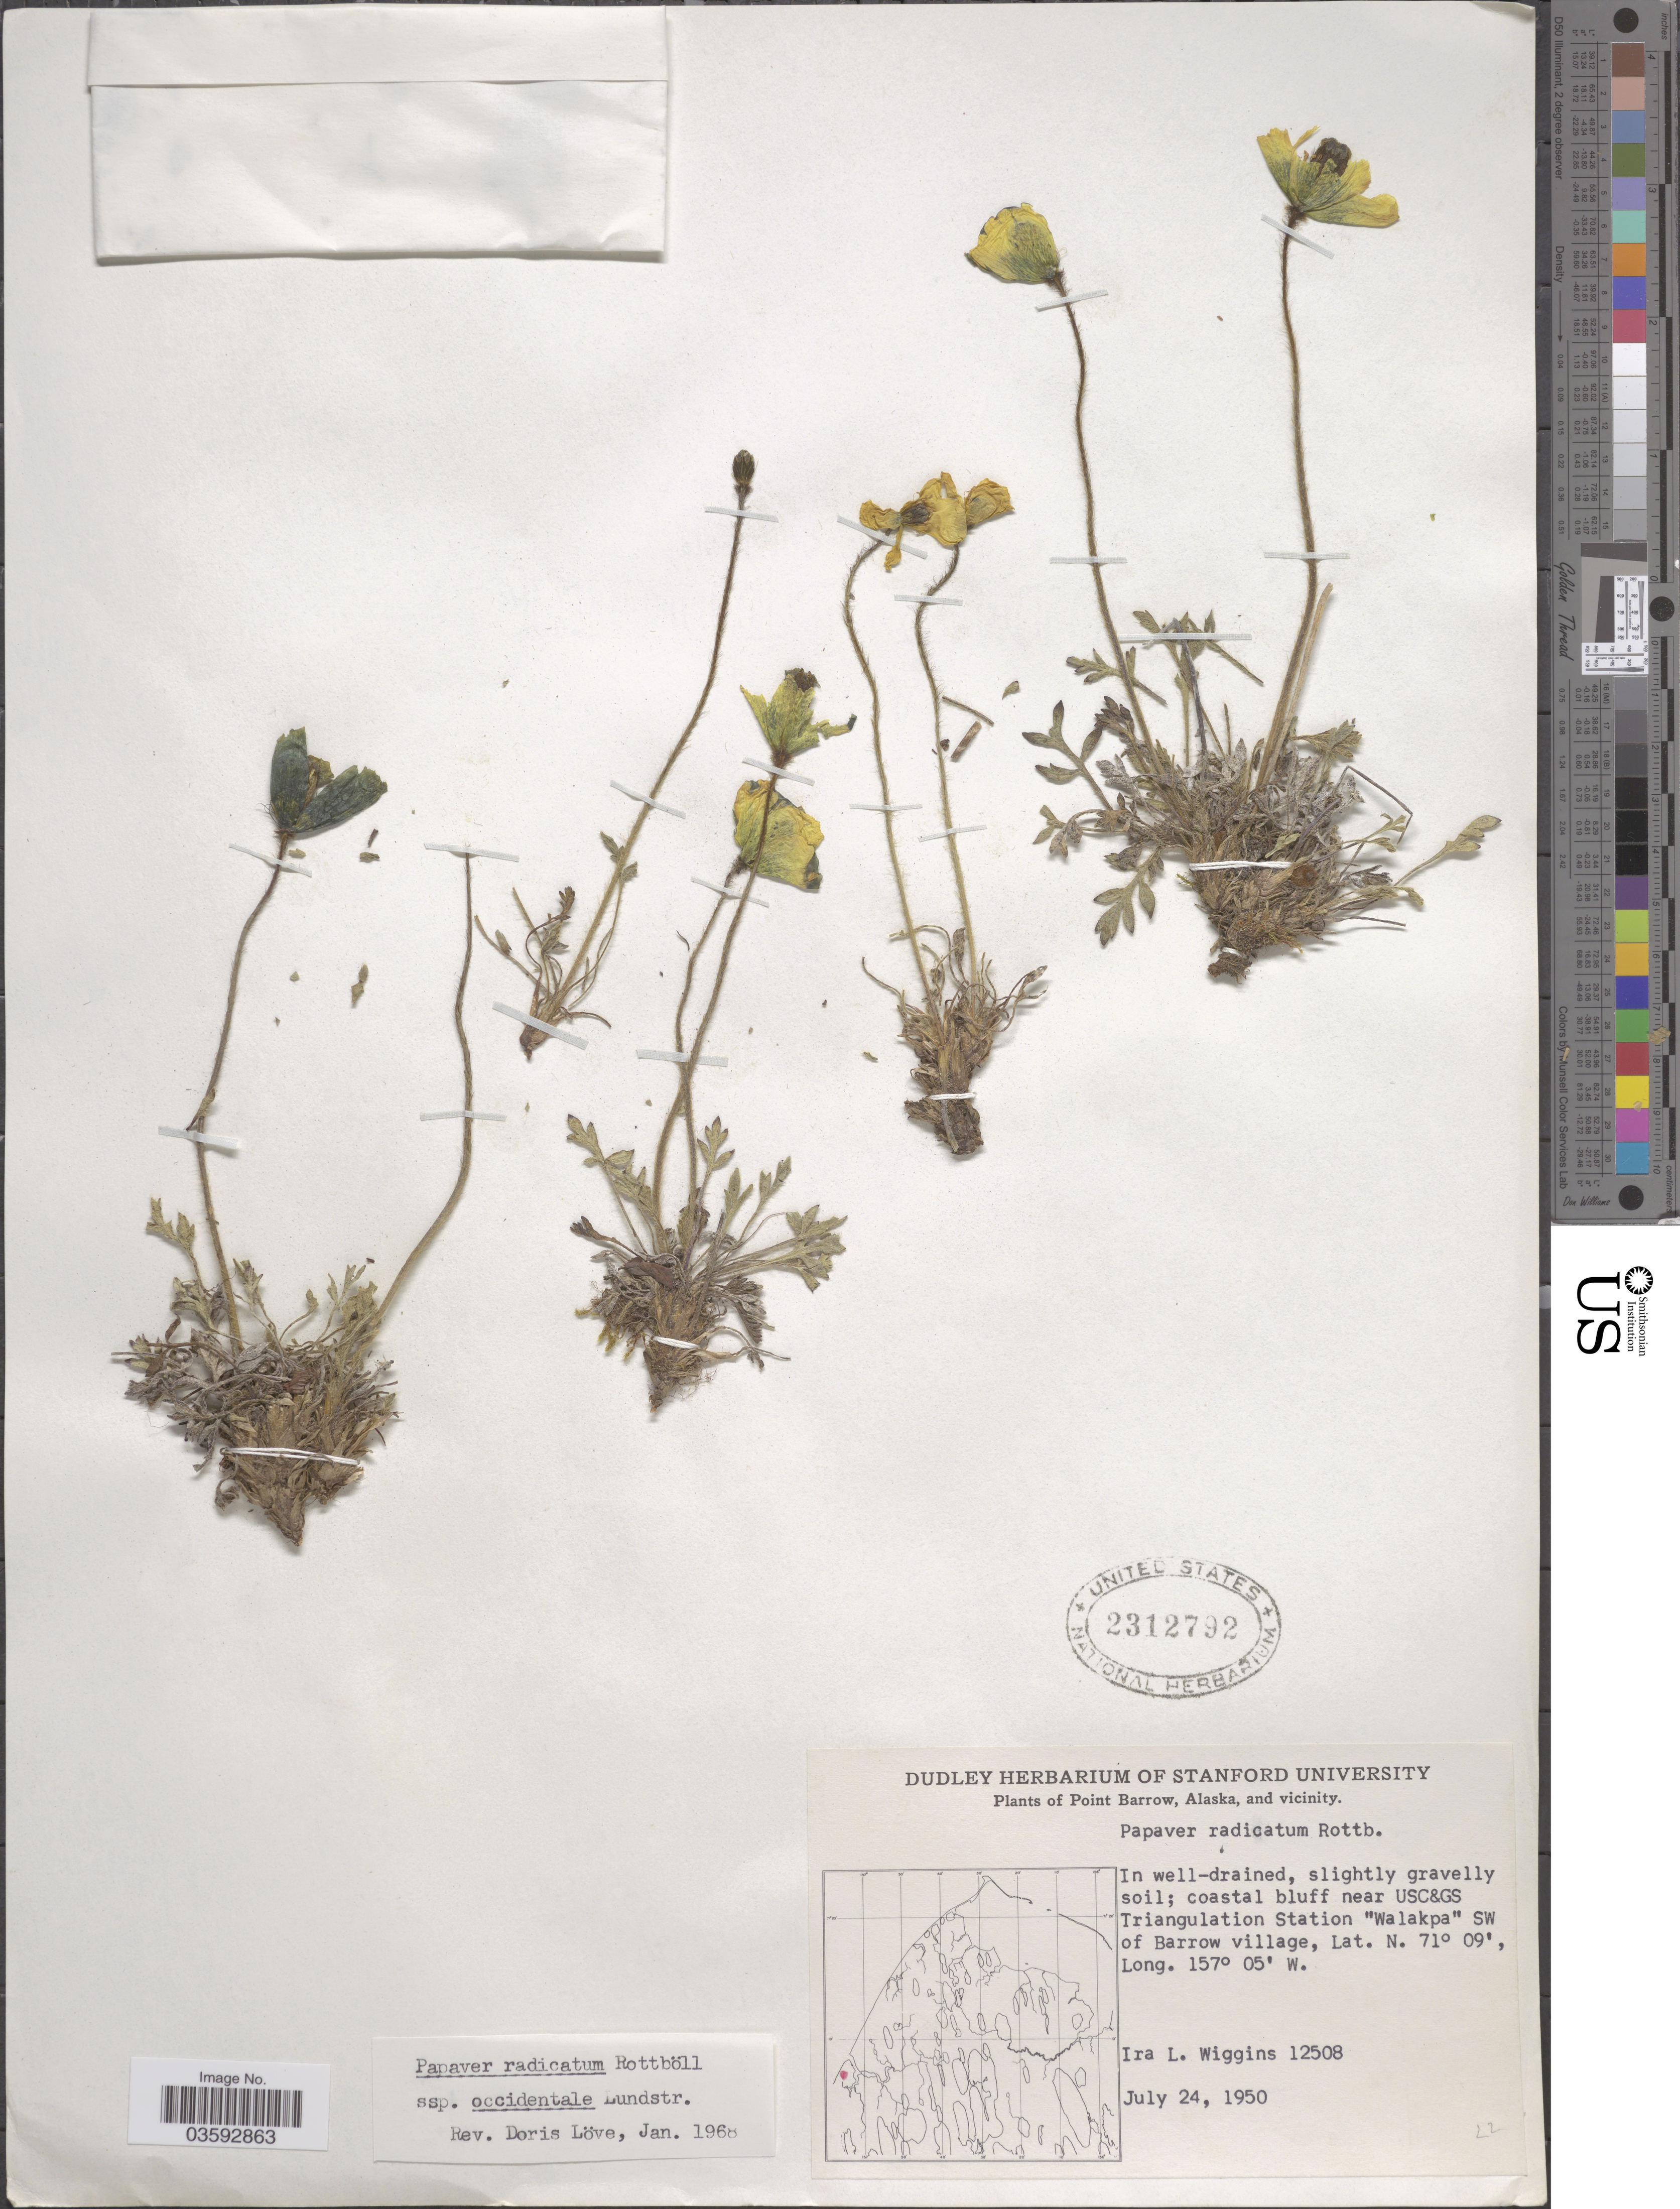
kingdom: Plantae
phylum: Tracheophyta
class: Magnoliopsida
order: Ranunculales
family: Papaveraceae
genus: Papaver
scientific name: Papaver radicatum subsp. occidentale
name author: Lundstr.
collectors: I. L. Wiggins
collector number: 12508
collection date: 1950-07-24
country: United States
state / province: Alaska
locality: Point Barrow, and vicinity. Coastal bluff near USC&GS Triangulation Station "Walakpa" SW of Barrow village.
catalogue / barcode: US 2312792